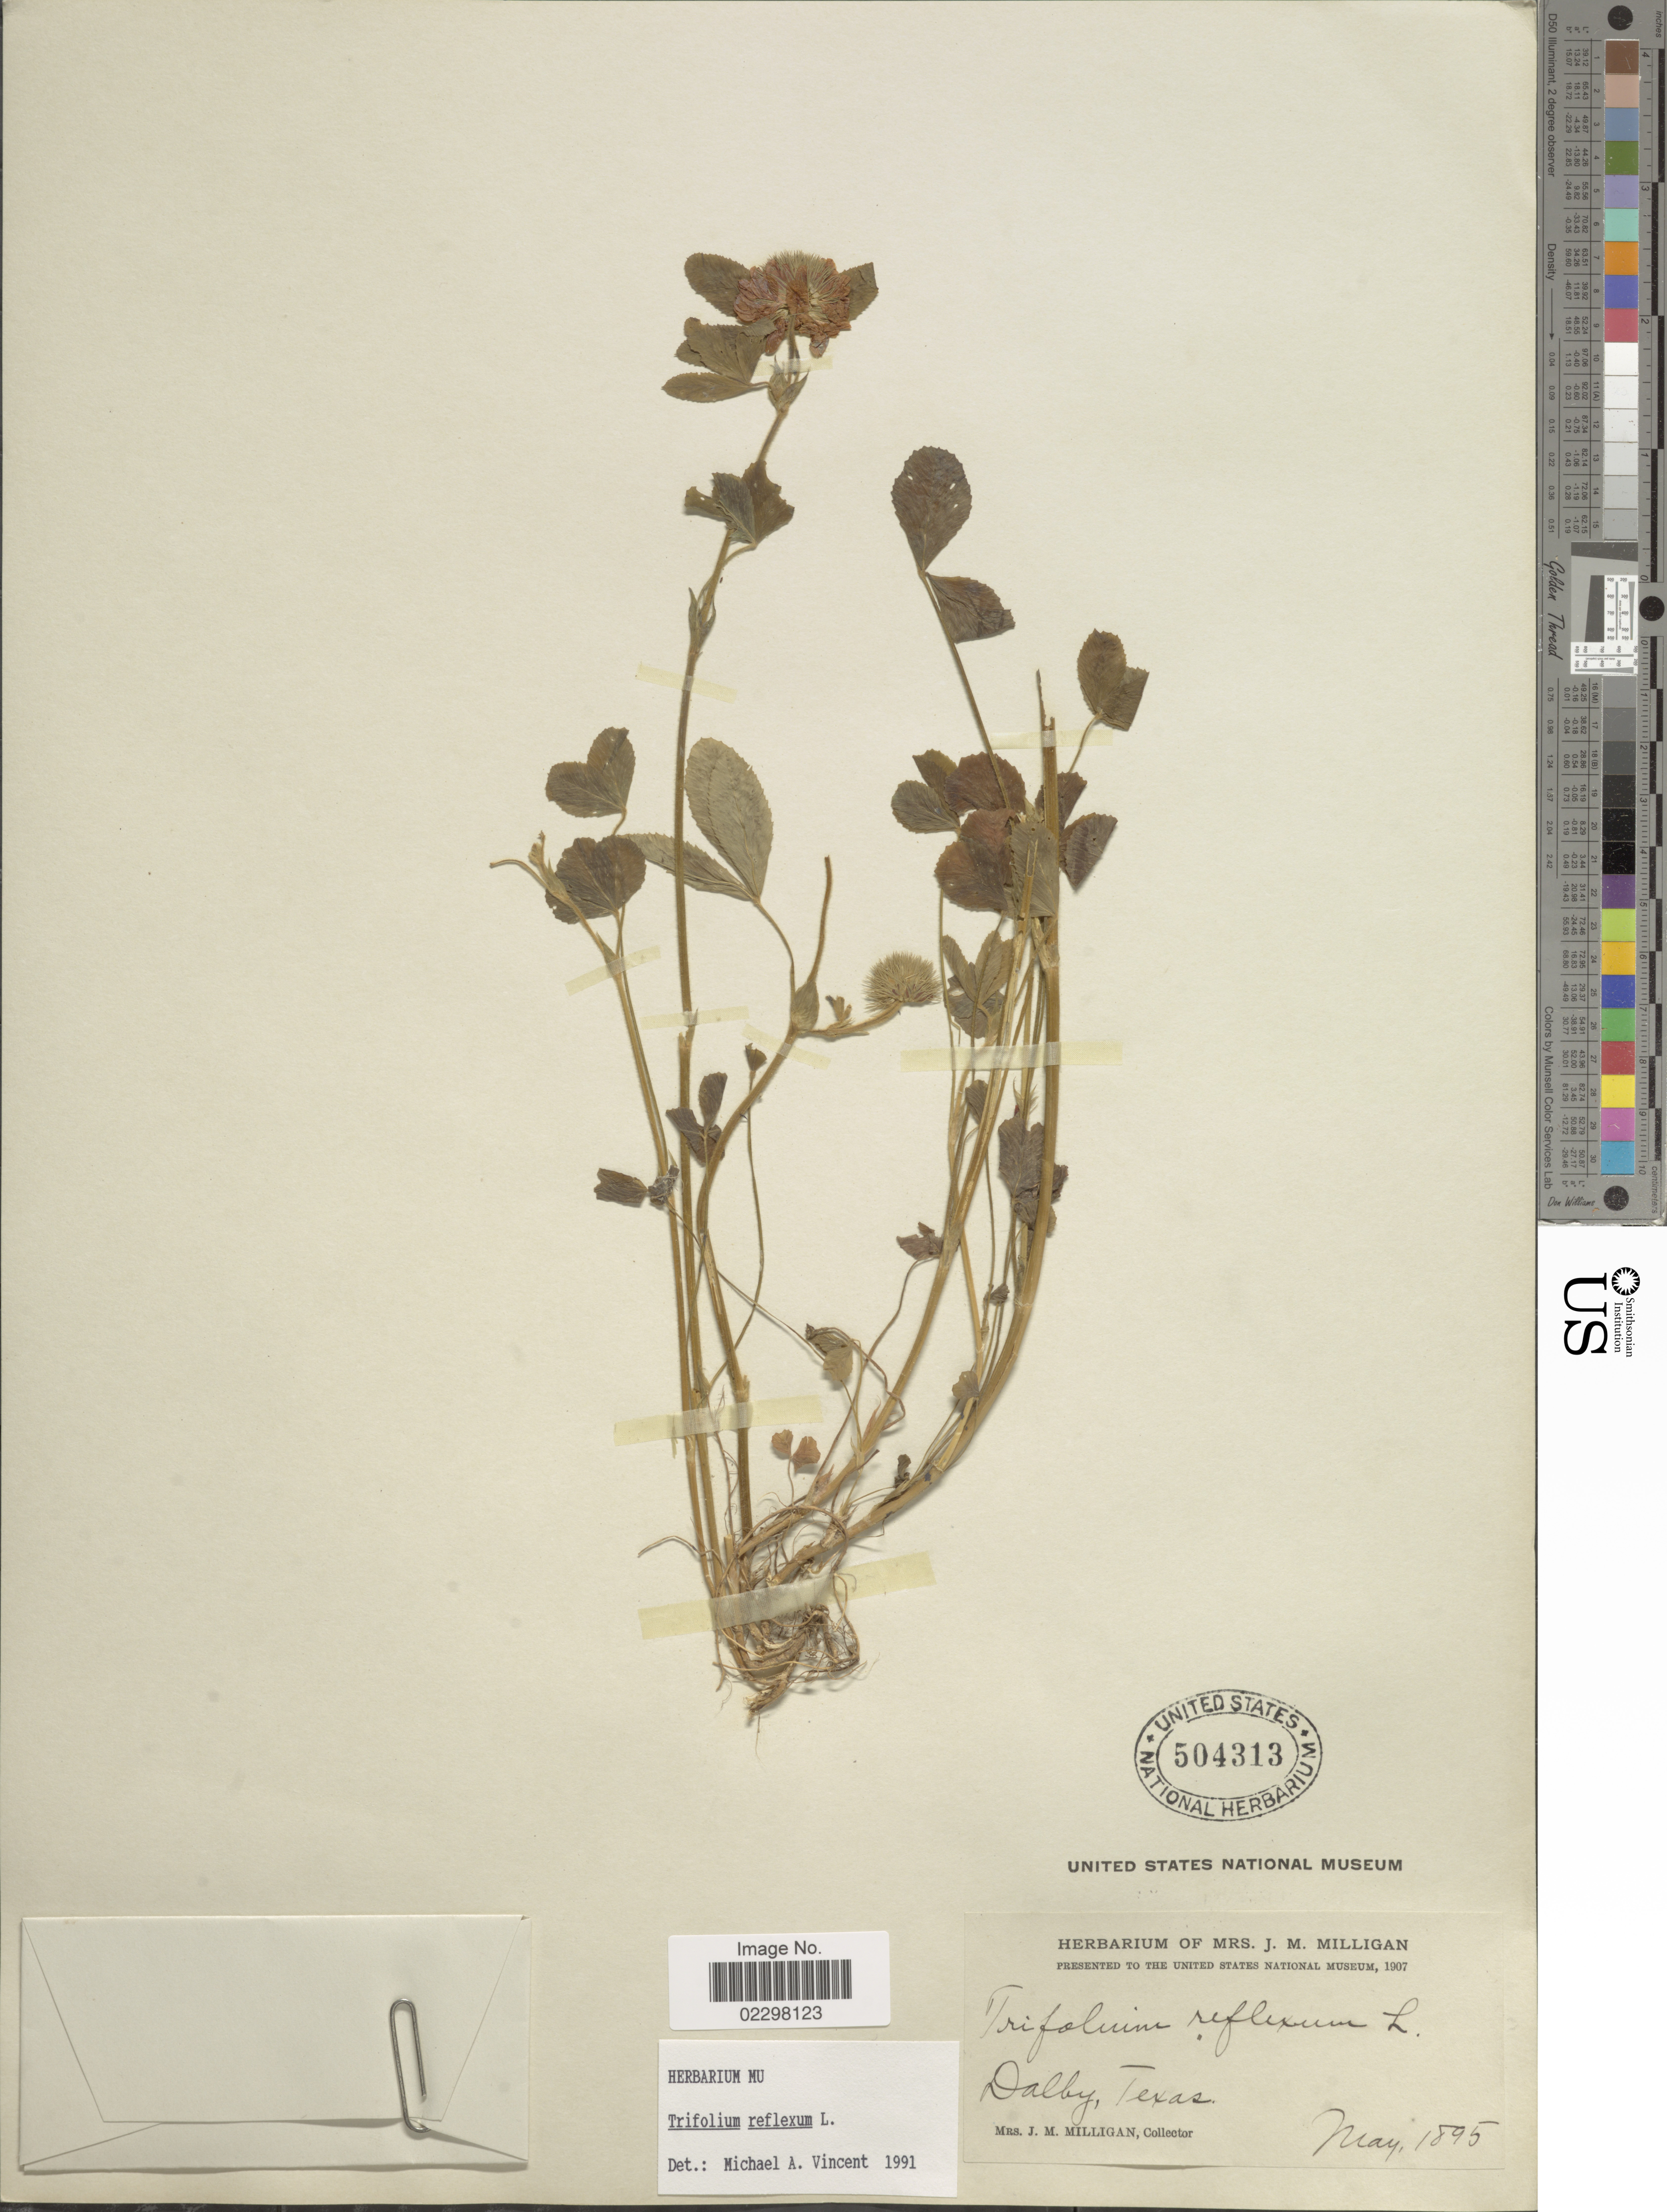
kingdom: Plantae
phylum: Tracheophyta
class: Magnoliopsida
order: Fabales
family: Fabaceae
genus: Trifolium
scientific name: Trifolium reflexum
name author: L.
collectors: J. Milligan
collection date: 1895-05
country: United States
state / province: Texas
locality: Dalby.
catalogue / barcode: US 504313